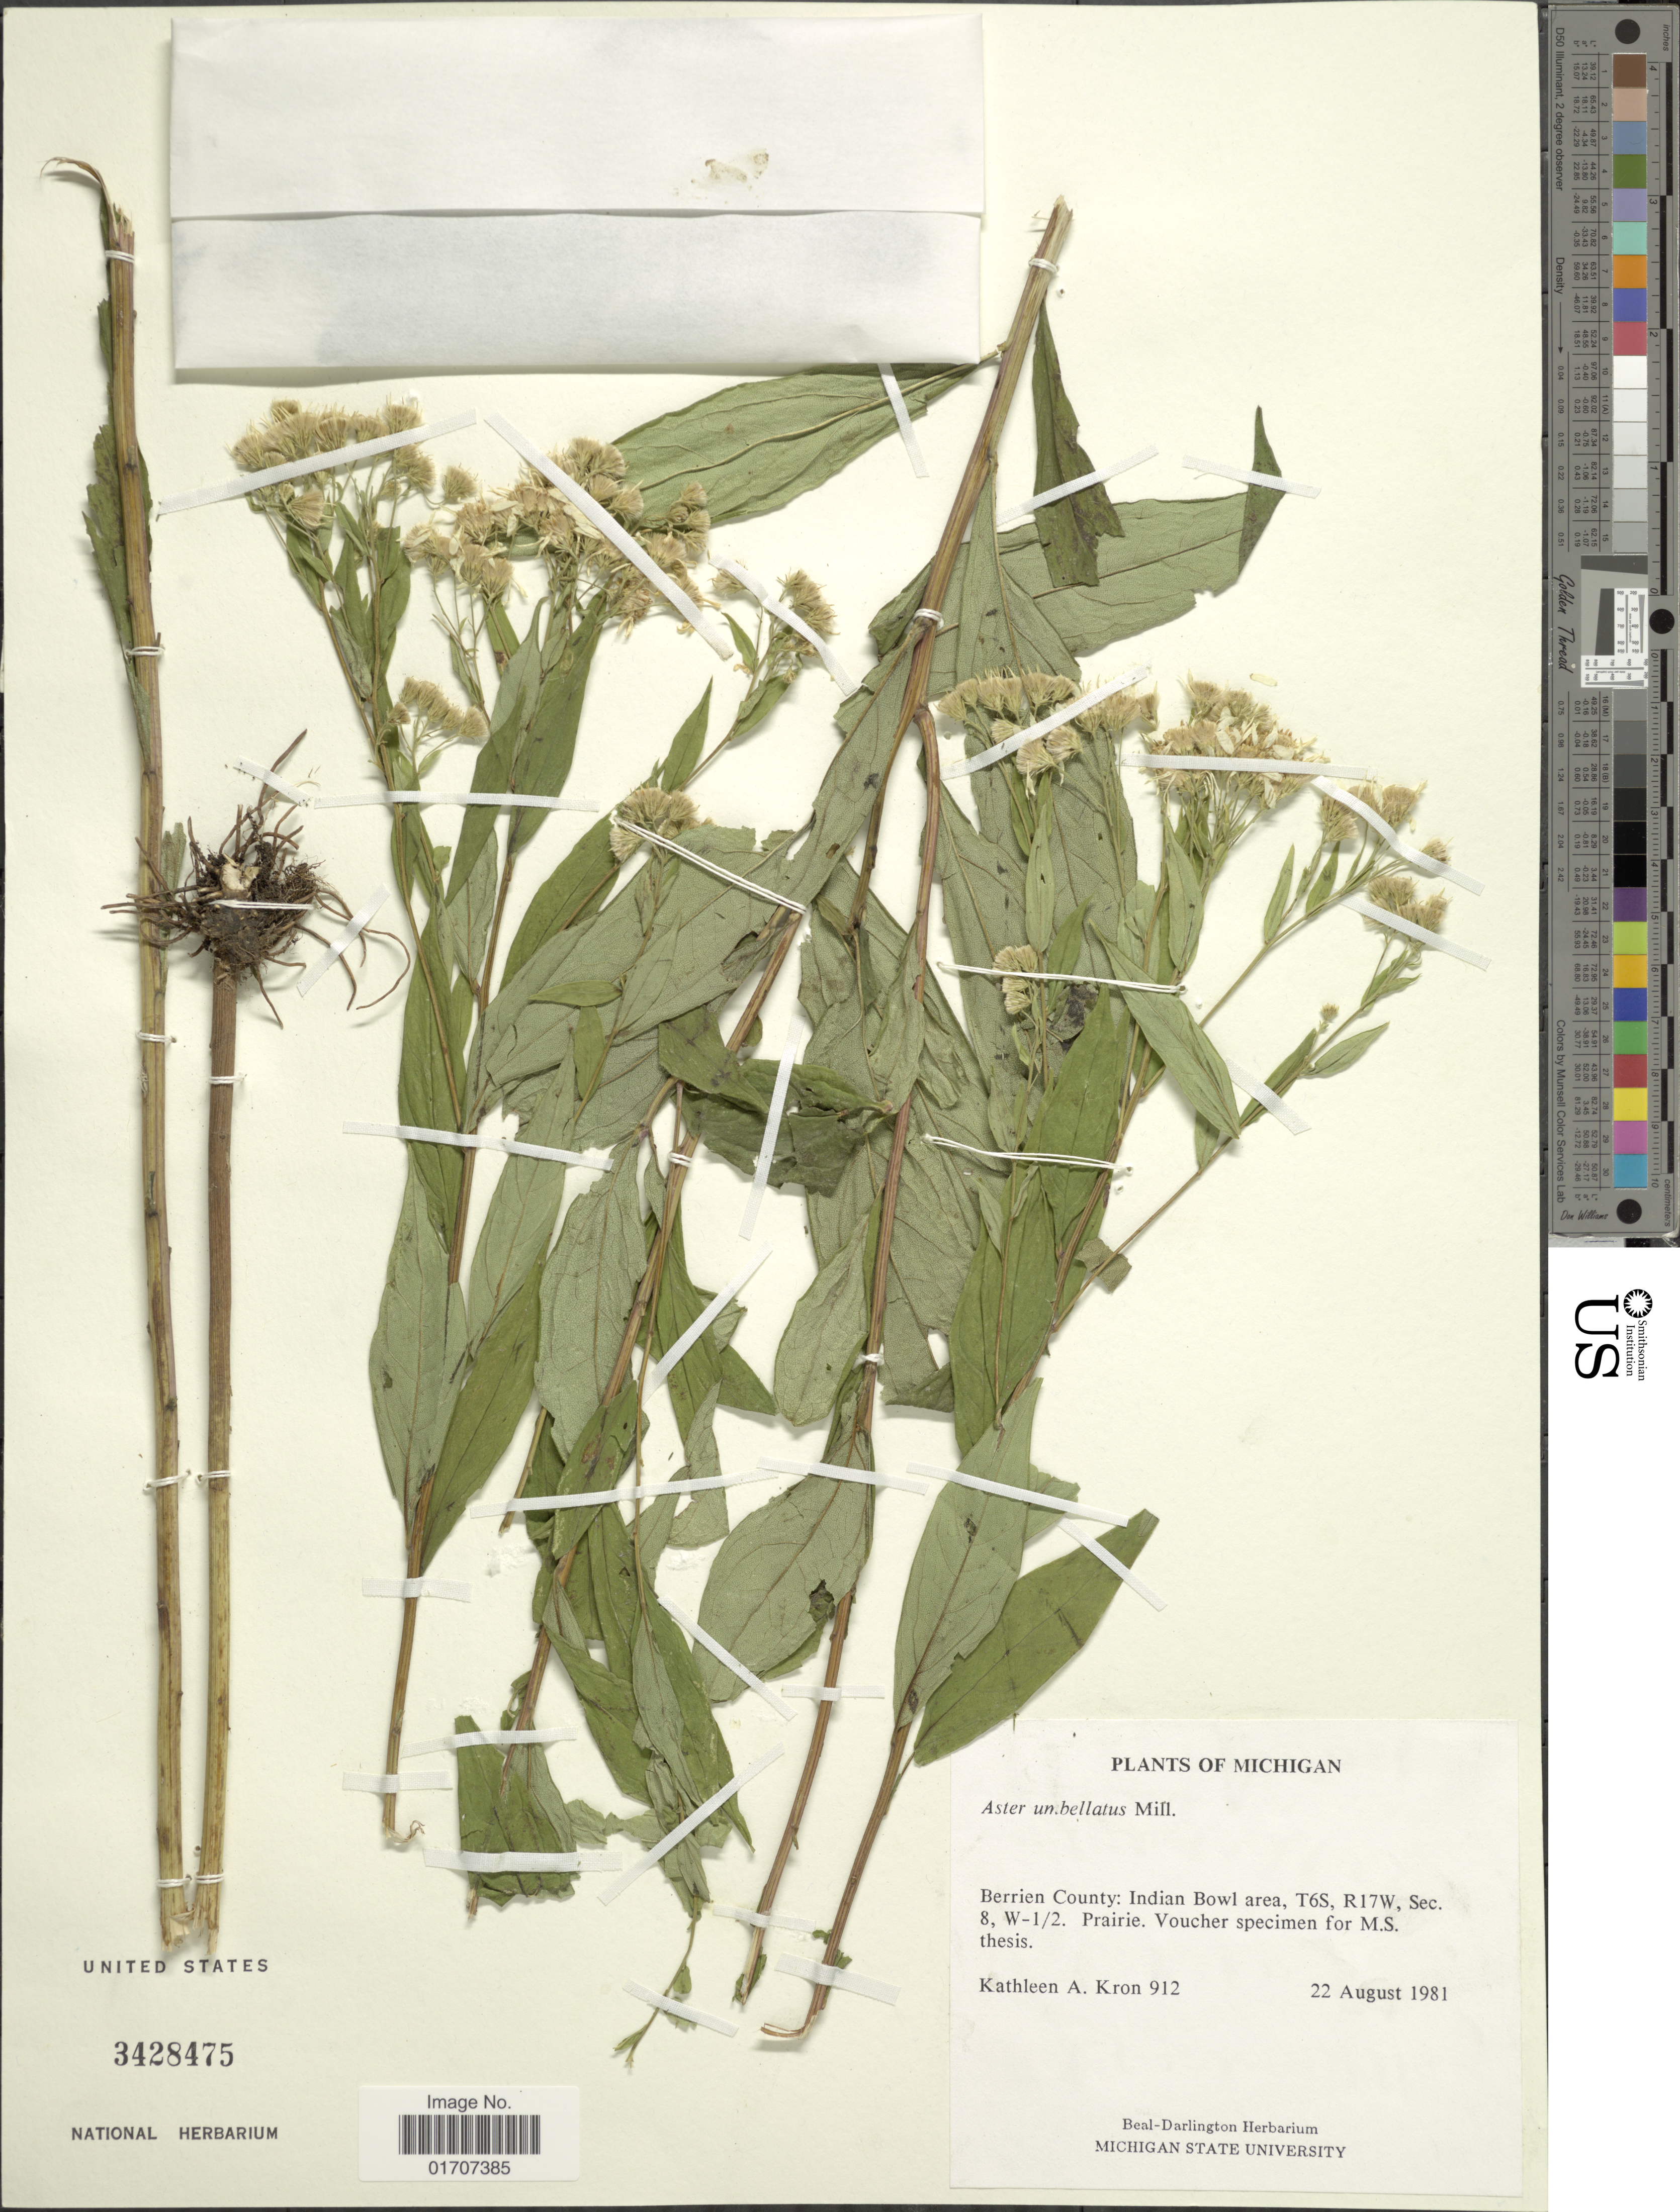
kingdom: Plantae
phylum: Tracheophyta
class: Magnoliopsida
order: Asterales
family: Asteraceae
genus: Doellingeria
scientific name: Doellingeria umbellata var. umbellata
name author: Nees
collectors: K. Kron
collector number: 912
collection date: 1981-08-22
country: United States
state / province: Michigan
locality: Berrien County: Indian Bowl area, T6S, R17W, Sec 8, W- 1/2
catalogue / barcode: US 3428475